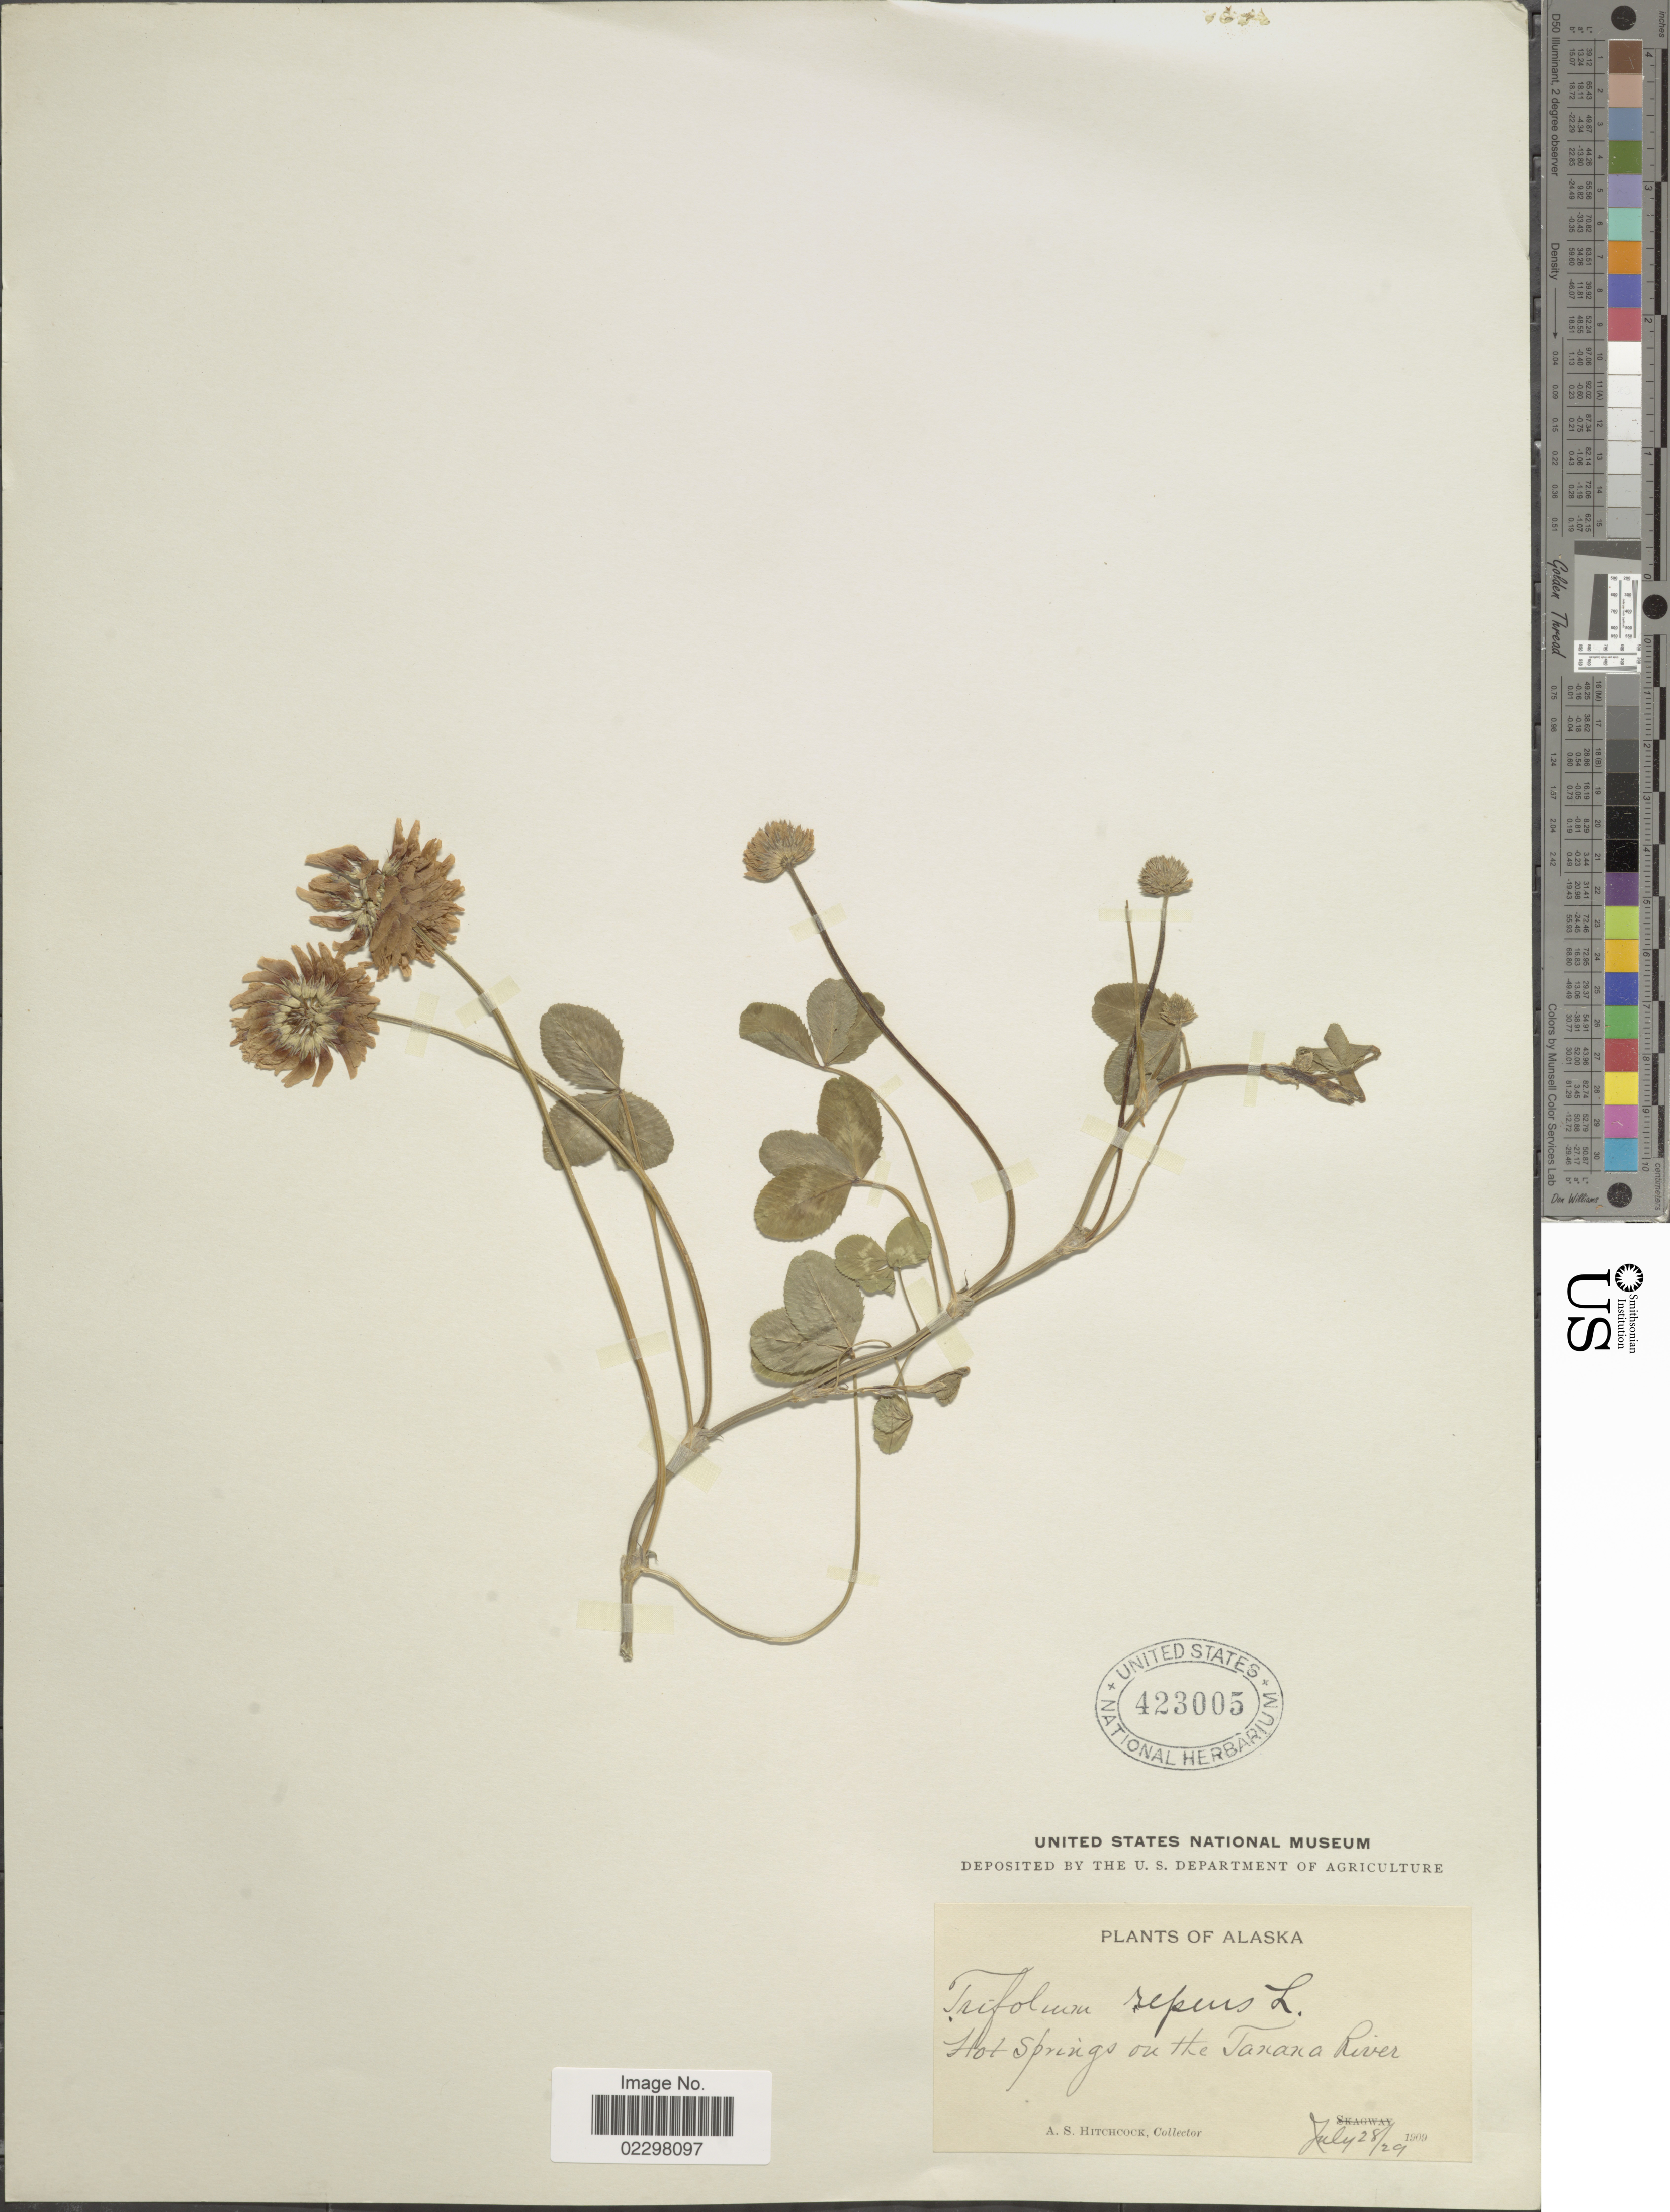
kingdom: Plantae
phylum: Tracheophyta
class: Magnoliopsida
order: Fabales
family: Fabaceae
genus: Trifolium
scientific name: Trifolium repens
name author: L.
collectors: A. S. Hitchcock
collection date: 1909-07-28/1909-07-29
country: United States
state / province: Alaska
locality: Hot Springs on the Tanana River.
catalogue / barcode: US 423005